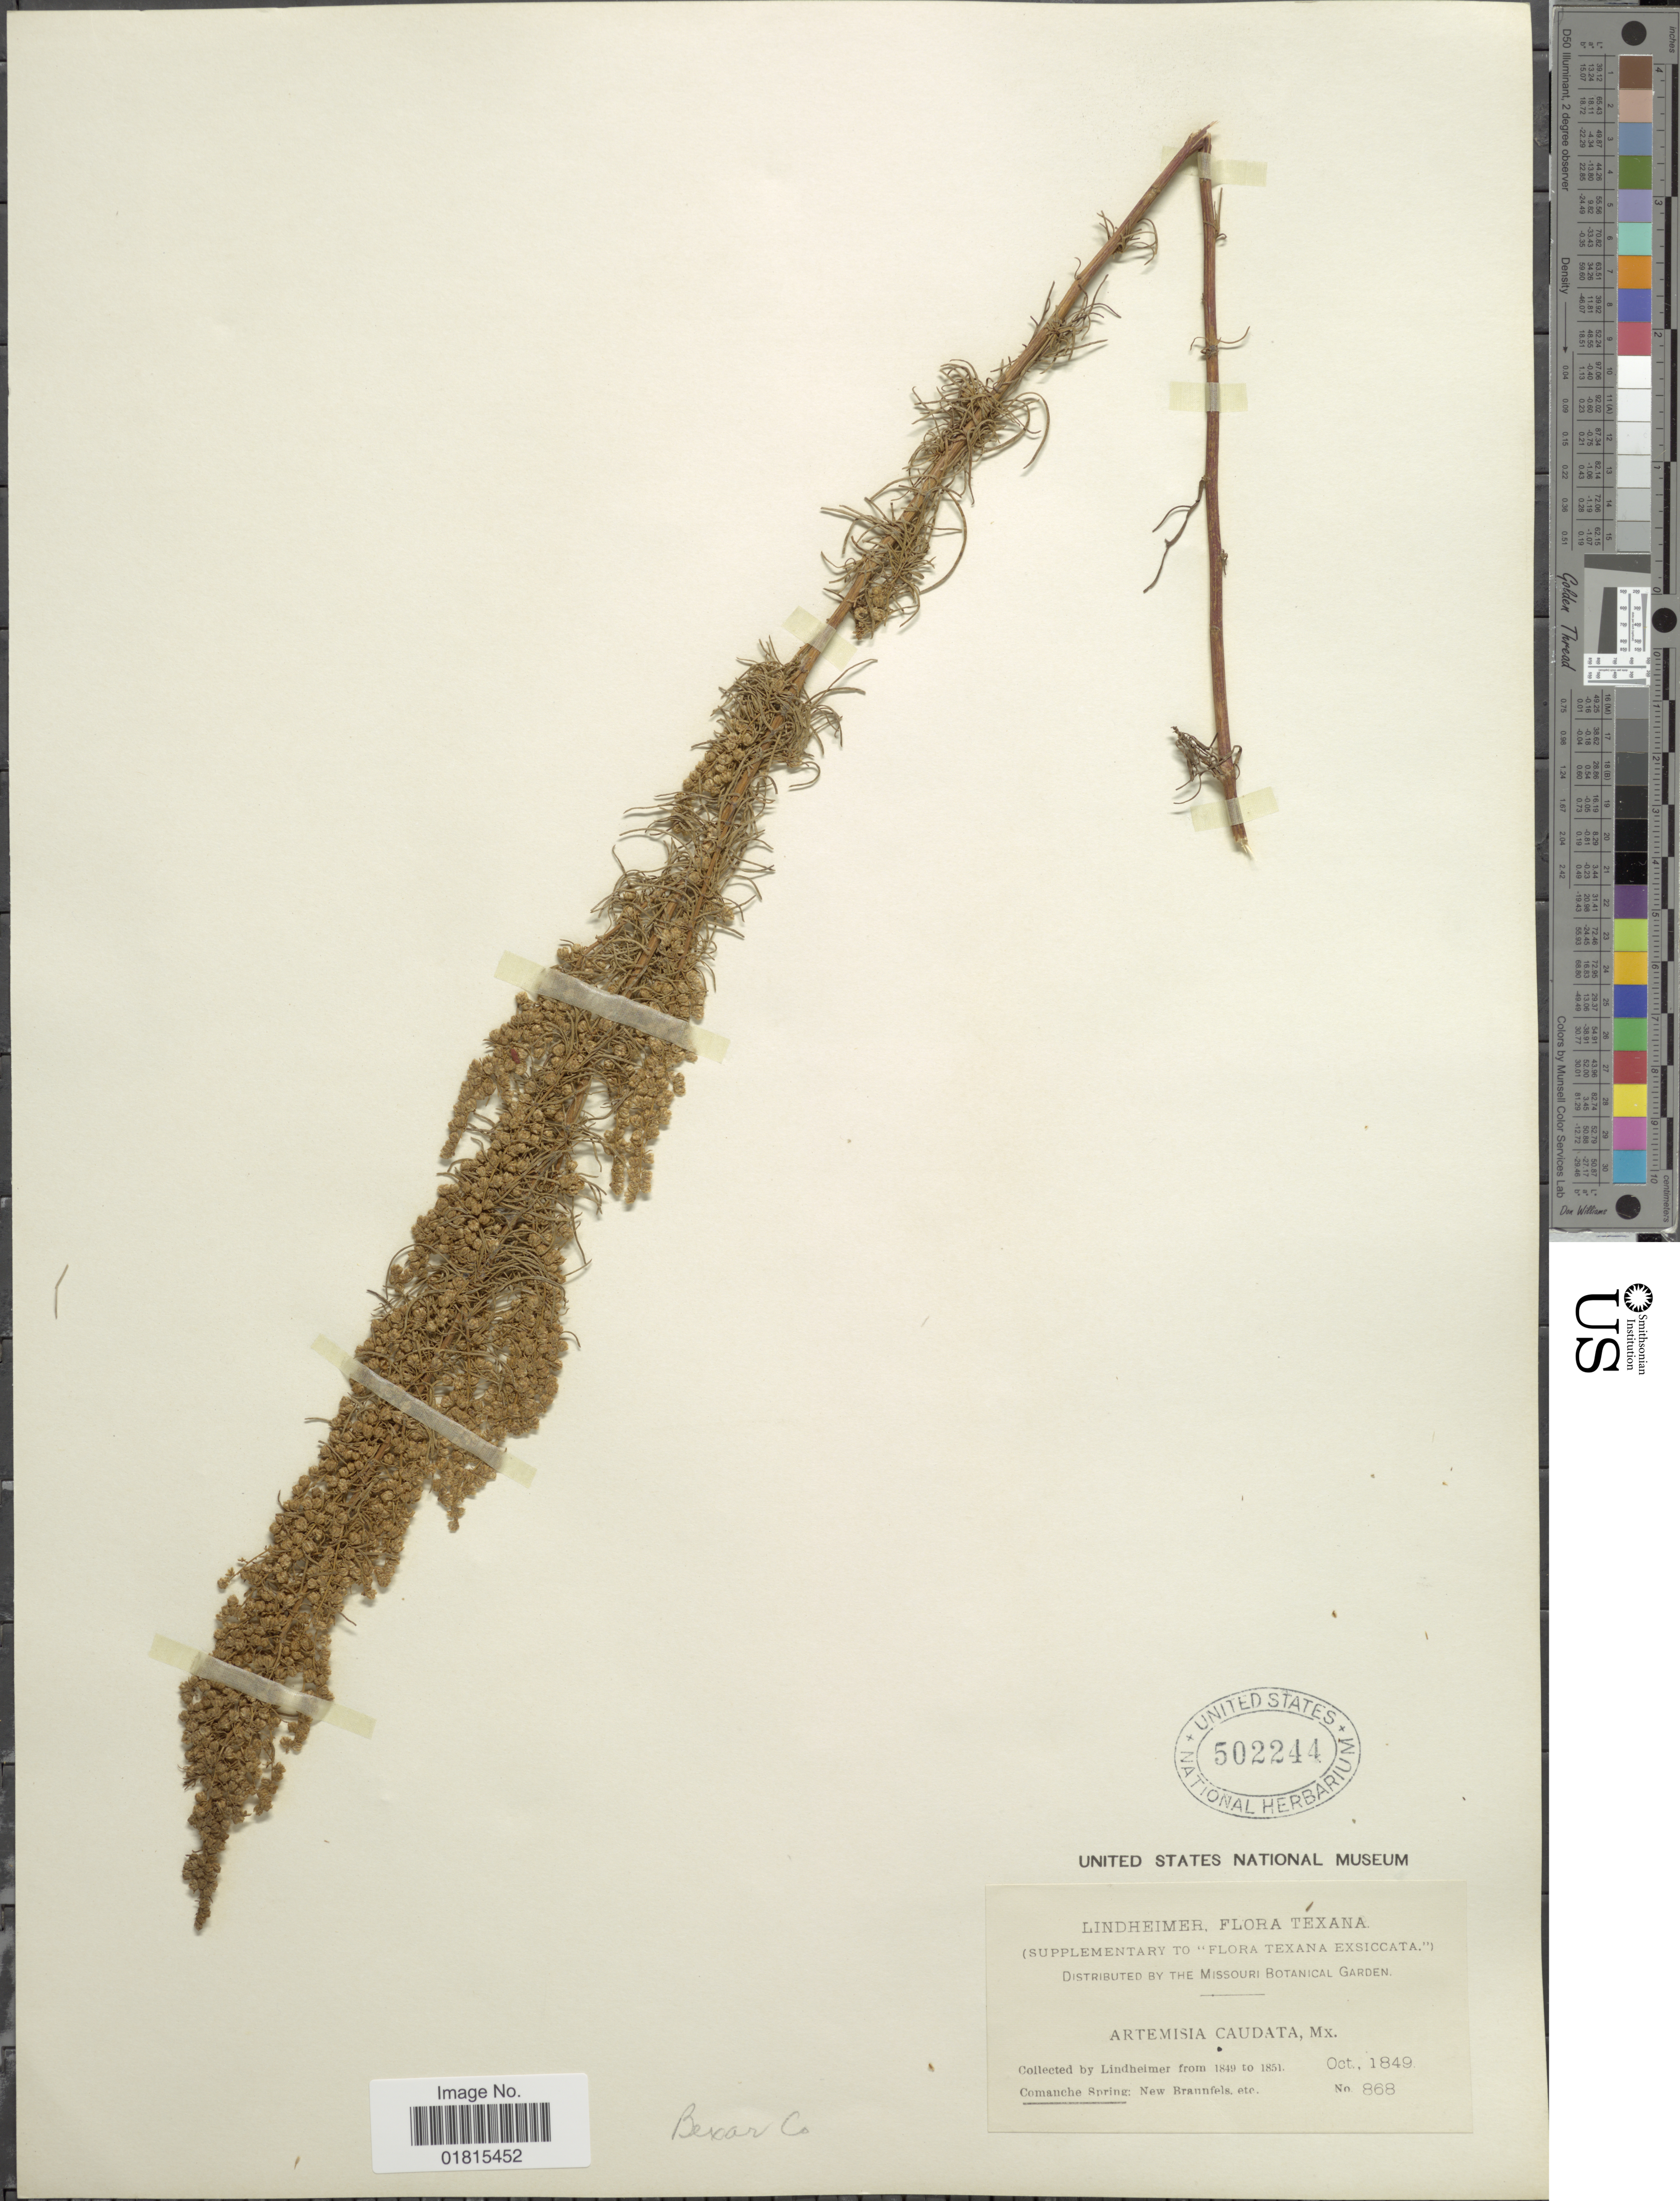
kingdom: Plantae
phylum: Tracheophyta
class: Magnoliopsida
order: Asterales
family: Asteraceae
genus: Artemisia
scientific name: Artemisia filifolia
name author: Torr.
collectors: -. Lindheimer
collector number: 868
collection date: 1849-10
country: United States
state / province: Texas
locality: Comanche Spring: New Braunfels. Bexar Co.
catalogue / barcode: US 502244